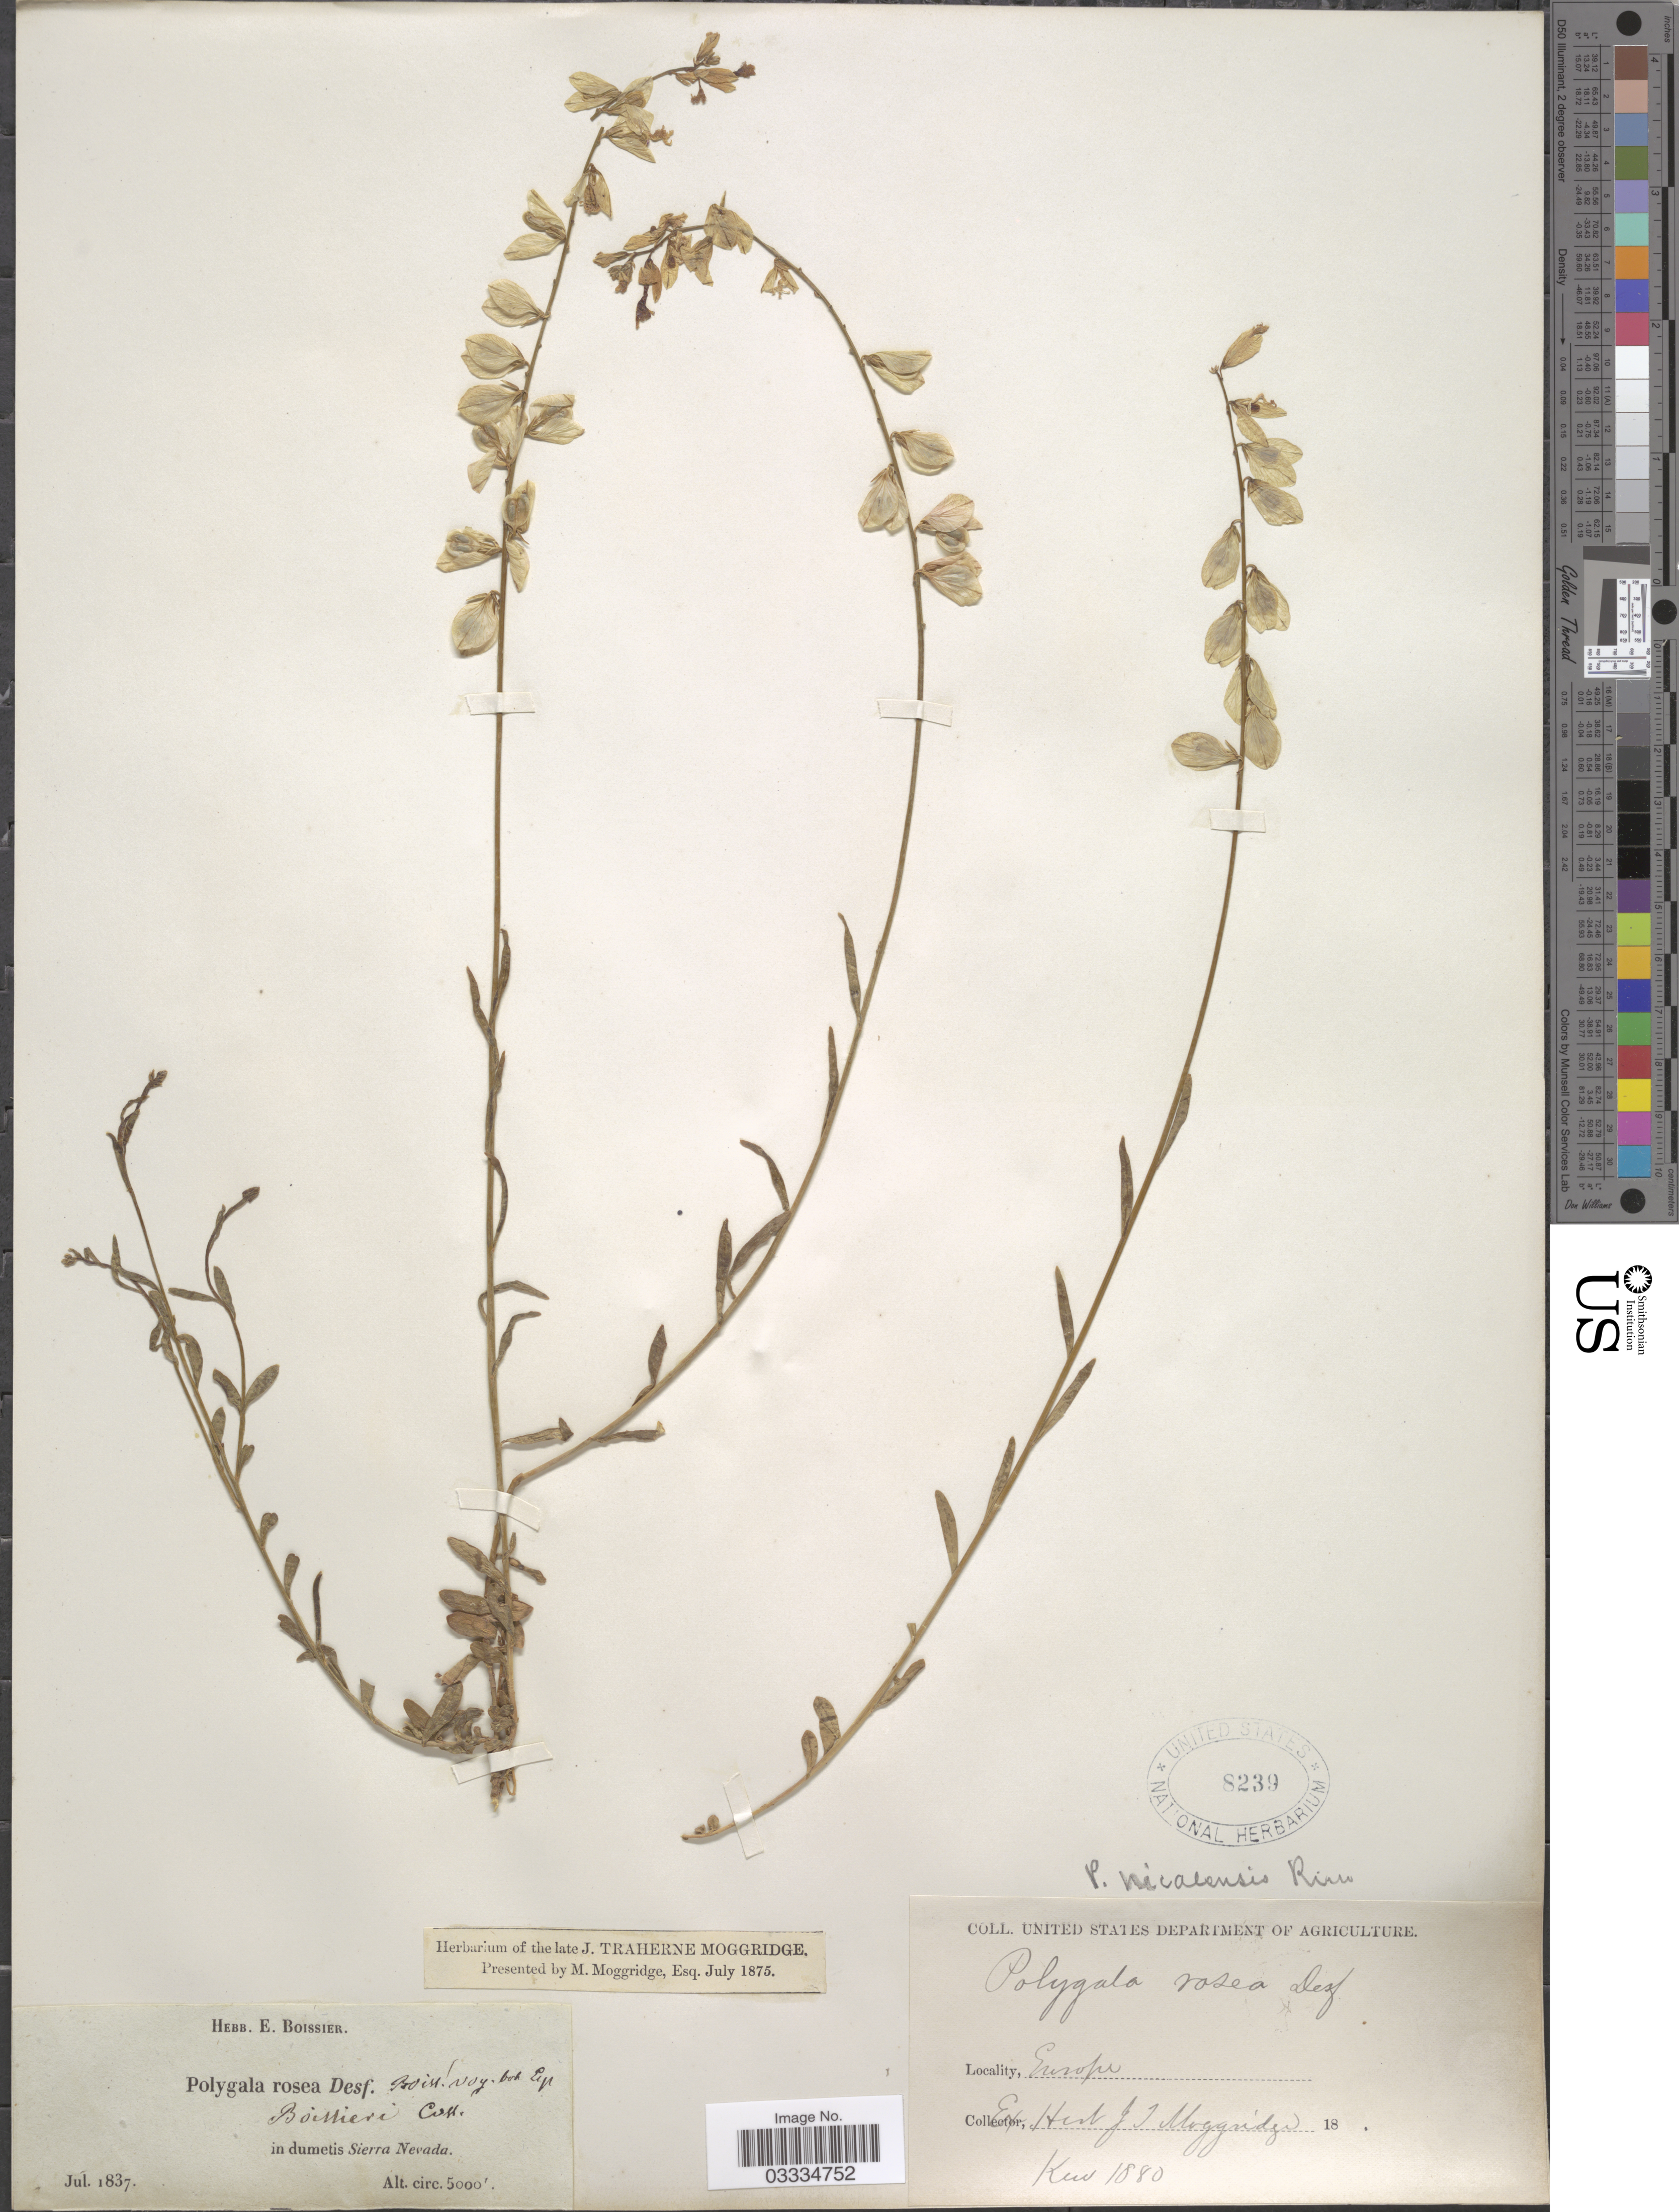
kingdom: Plantae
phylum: Tracheophyta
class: Magnoliopsida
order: Fabales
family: Polygalaceae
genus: Polygala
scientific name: Polygala nicaraguensis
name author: Chodat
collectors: ex herb. E. Boissier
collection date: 1837-07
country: Spain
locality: In dumetis Sierra Nevada. Europe.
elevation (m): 1524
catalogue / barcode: US 8239